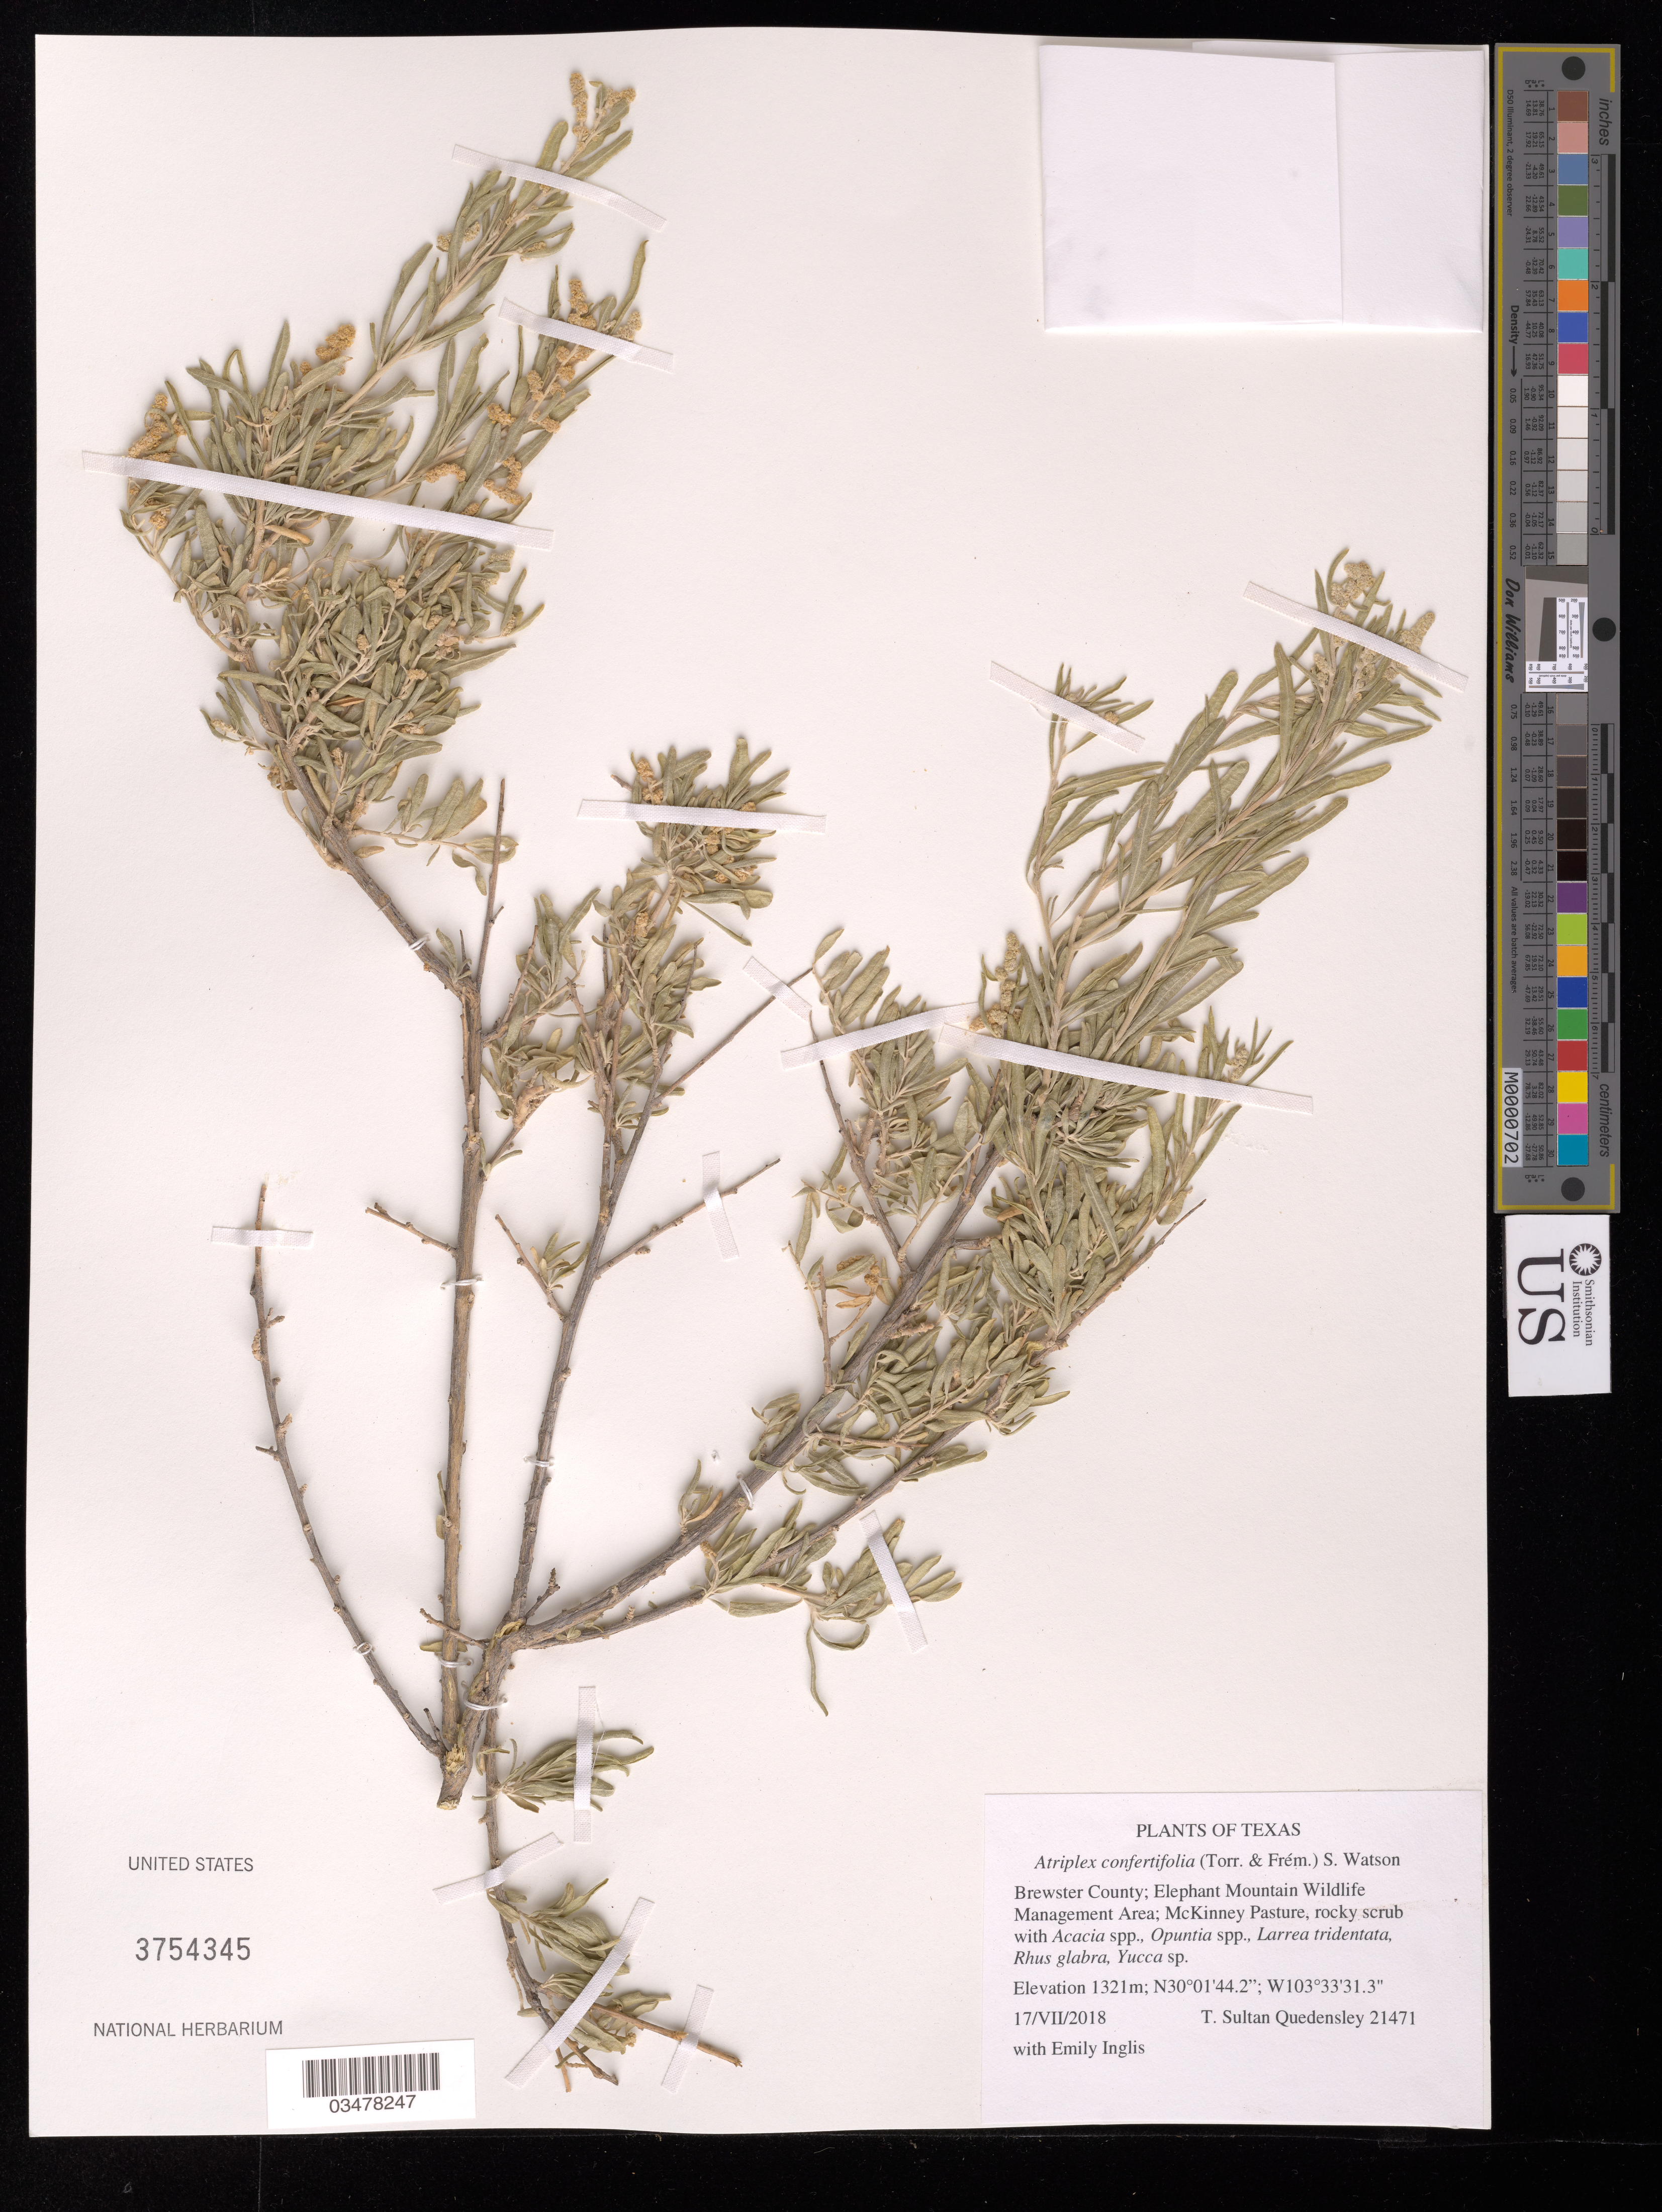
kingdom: Plantae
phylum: Tracheophyta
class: Magnoliopsida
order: Caryophyllales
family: Amaranthaceae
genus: Atriplex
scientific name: Atriplex confertifolia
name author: (Torr. & Frém.) S. Watson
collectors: T. S. Quedensley & E. Inglis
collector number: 21471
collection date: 2018-07-17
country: United States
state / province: Texas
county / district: Brewster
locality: Elephant Mountain Wildlife Management Area. McKinney Pasture.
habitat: Rocky shrub. With Acacia sp., Opuntia sp., Larrea tridentata, Rhus glabra, Yucca sp.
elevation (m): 1321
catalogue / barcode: US 3754345